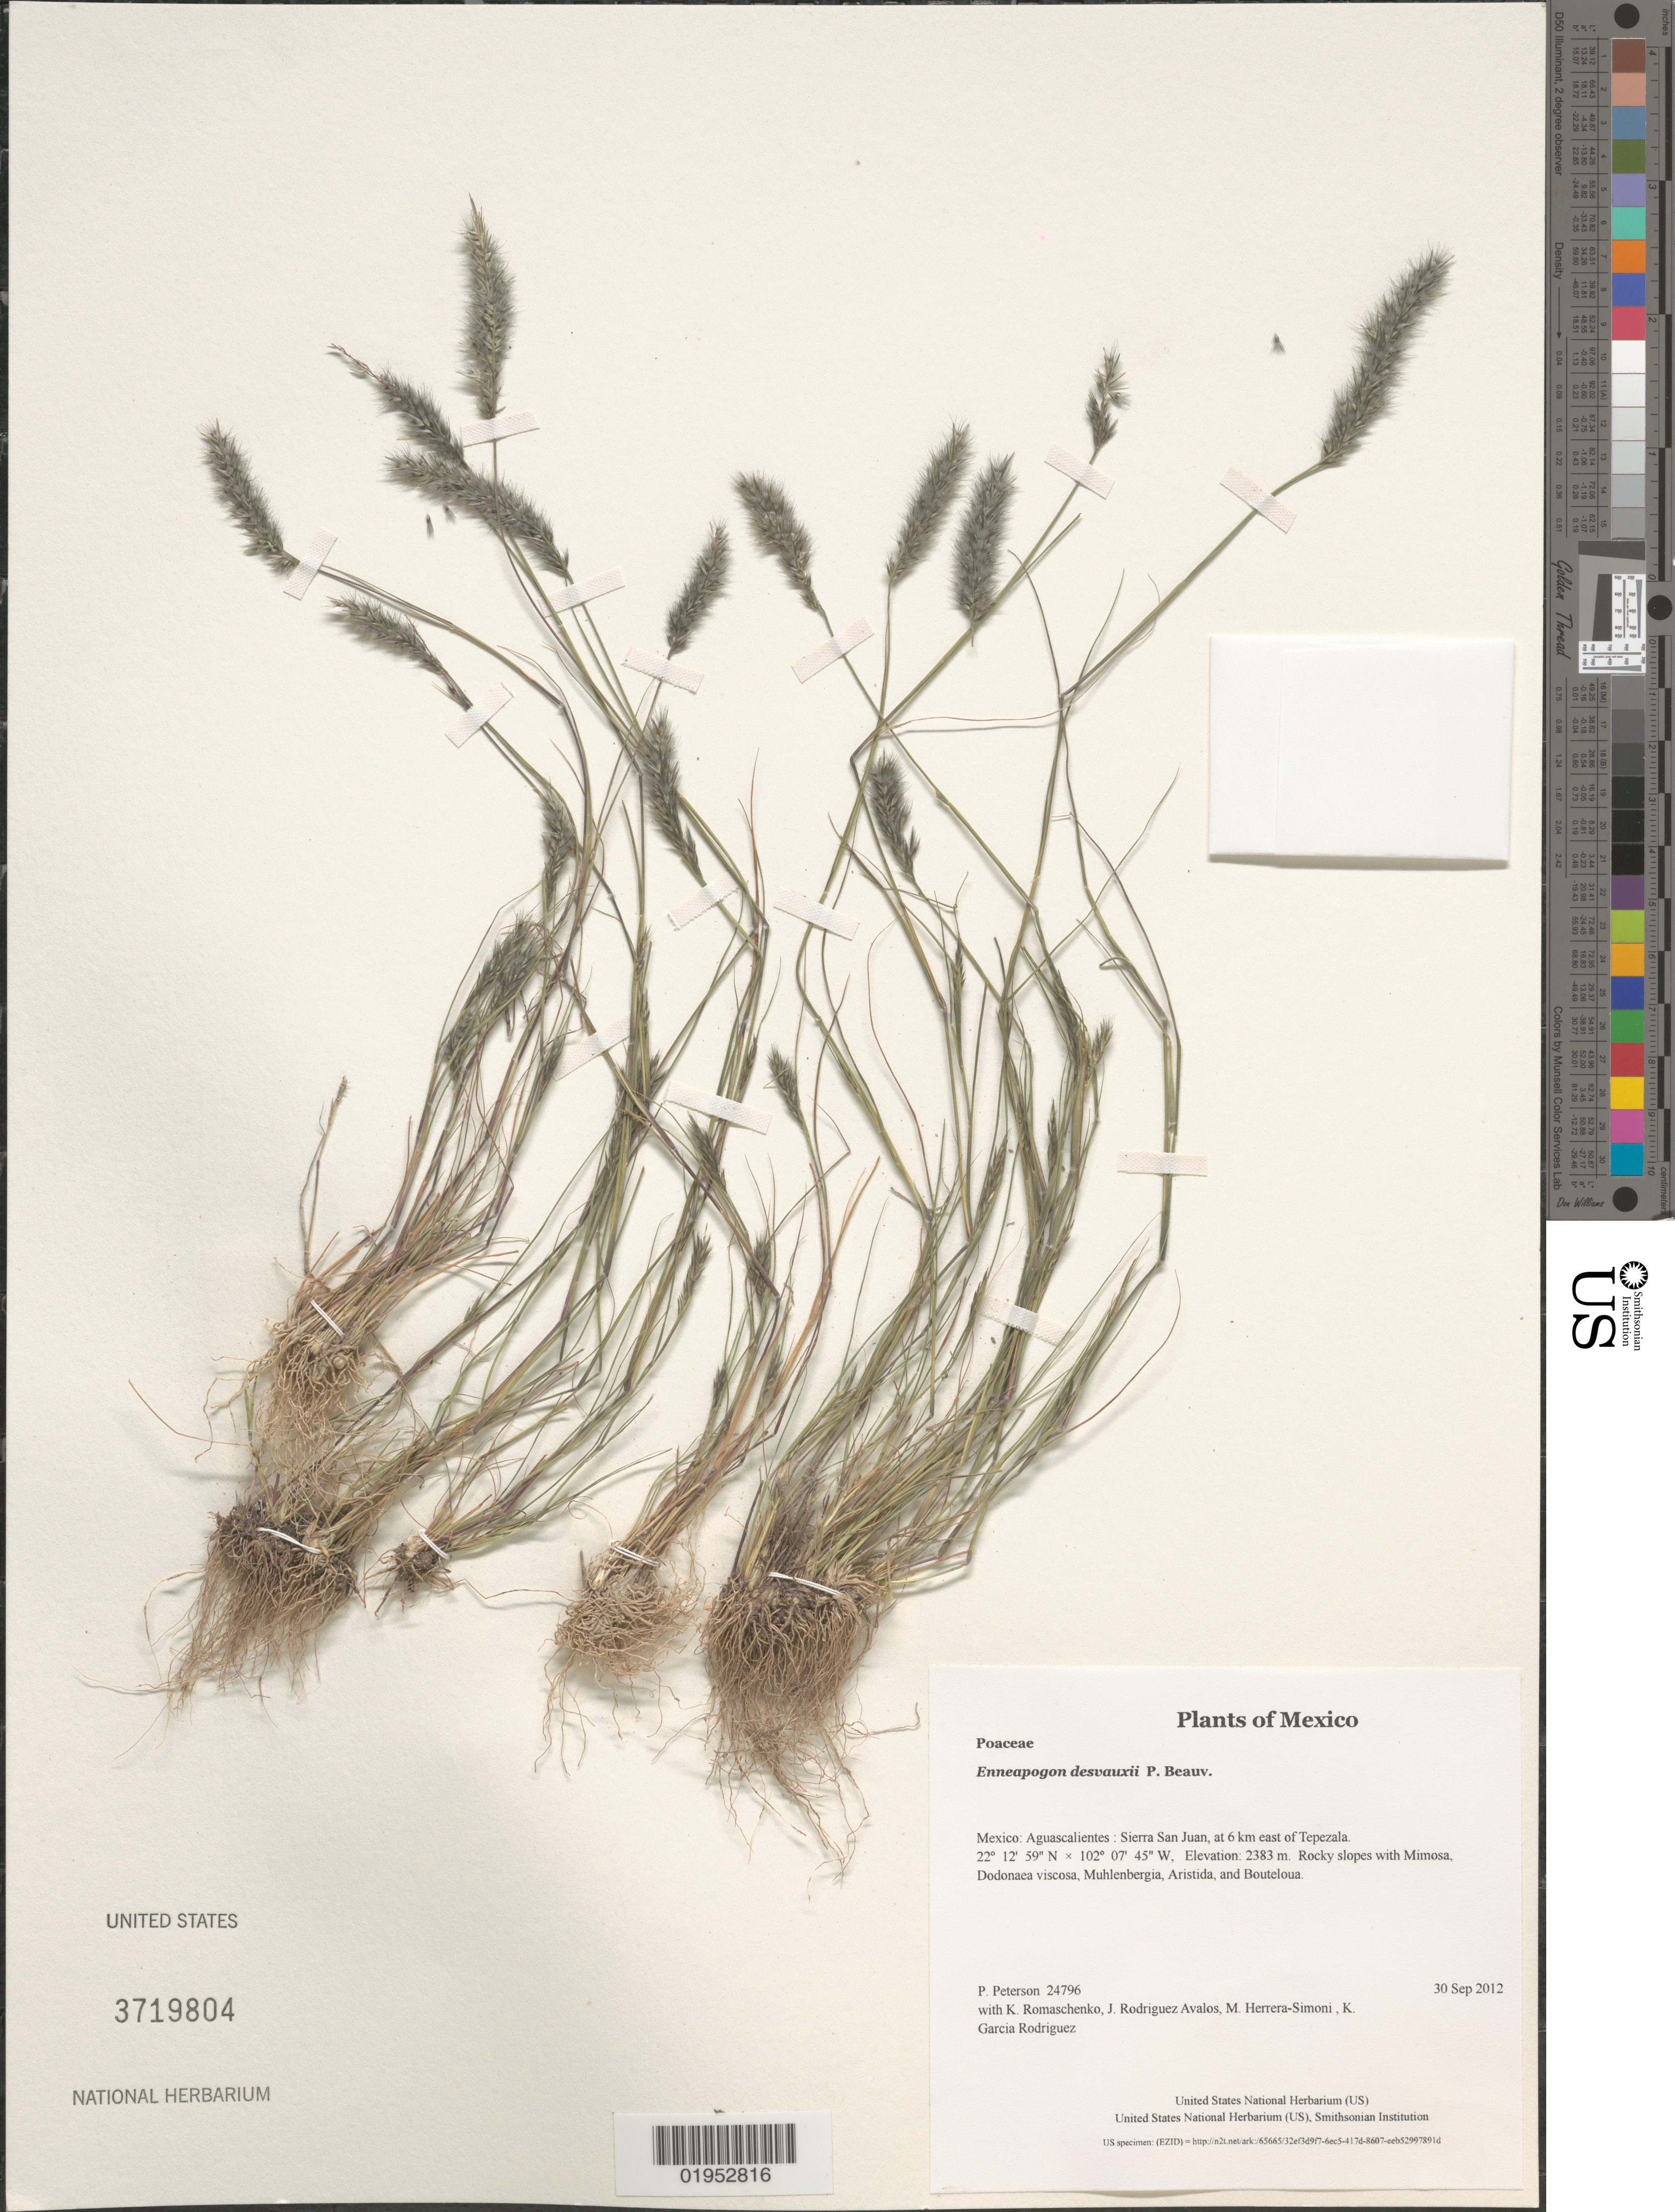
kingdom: Plantae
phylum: Tracheophyta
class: Liliopsida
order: Poales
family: Poaceae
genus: Enneapogon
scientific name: Enneapogon desvauxii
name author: P. Beauv.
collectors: P. M. Peterson, K. Romaschenko, J. Rodriguez Avalos, M. Herrera-Simoni & K. Garcia Rodriguez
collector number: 24796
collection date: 2012-09-30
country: Mexico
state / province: Aguascalientes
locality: Sierra San Juan, at 6 km east of Tepezala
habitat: Rocky slopes with Mimosa, Dodonaea viscosa, Muhlenbergia, Aristida, and Bouteloua.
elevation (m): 2383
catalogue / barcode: US 3719804